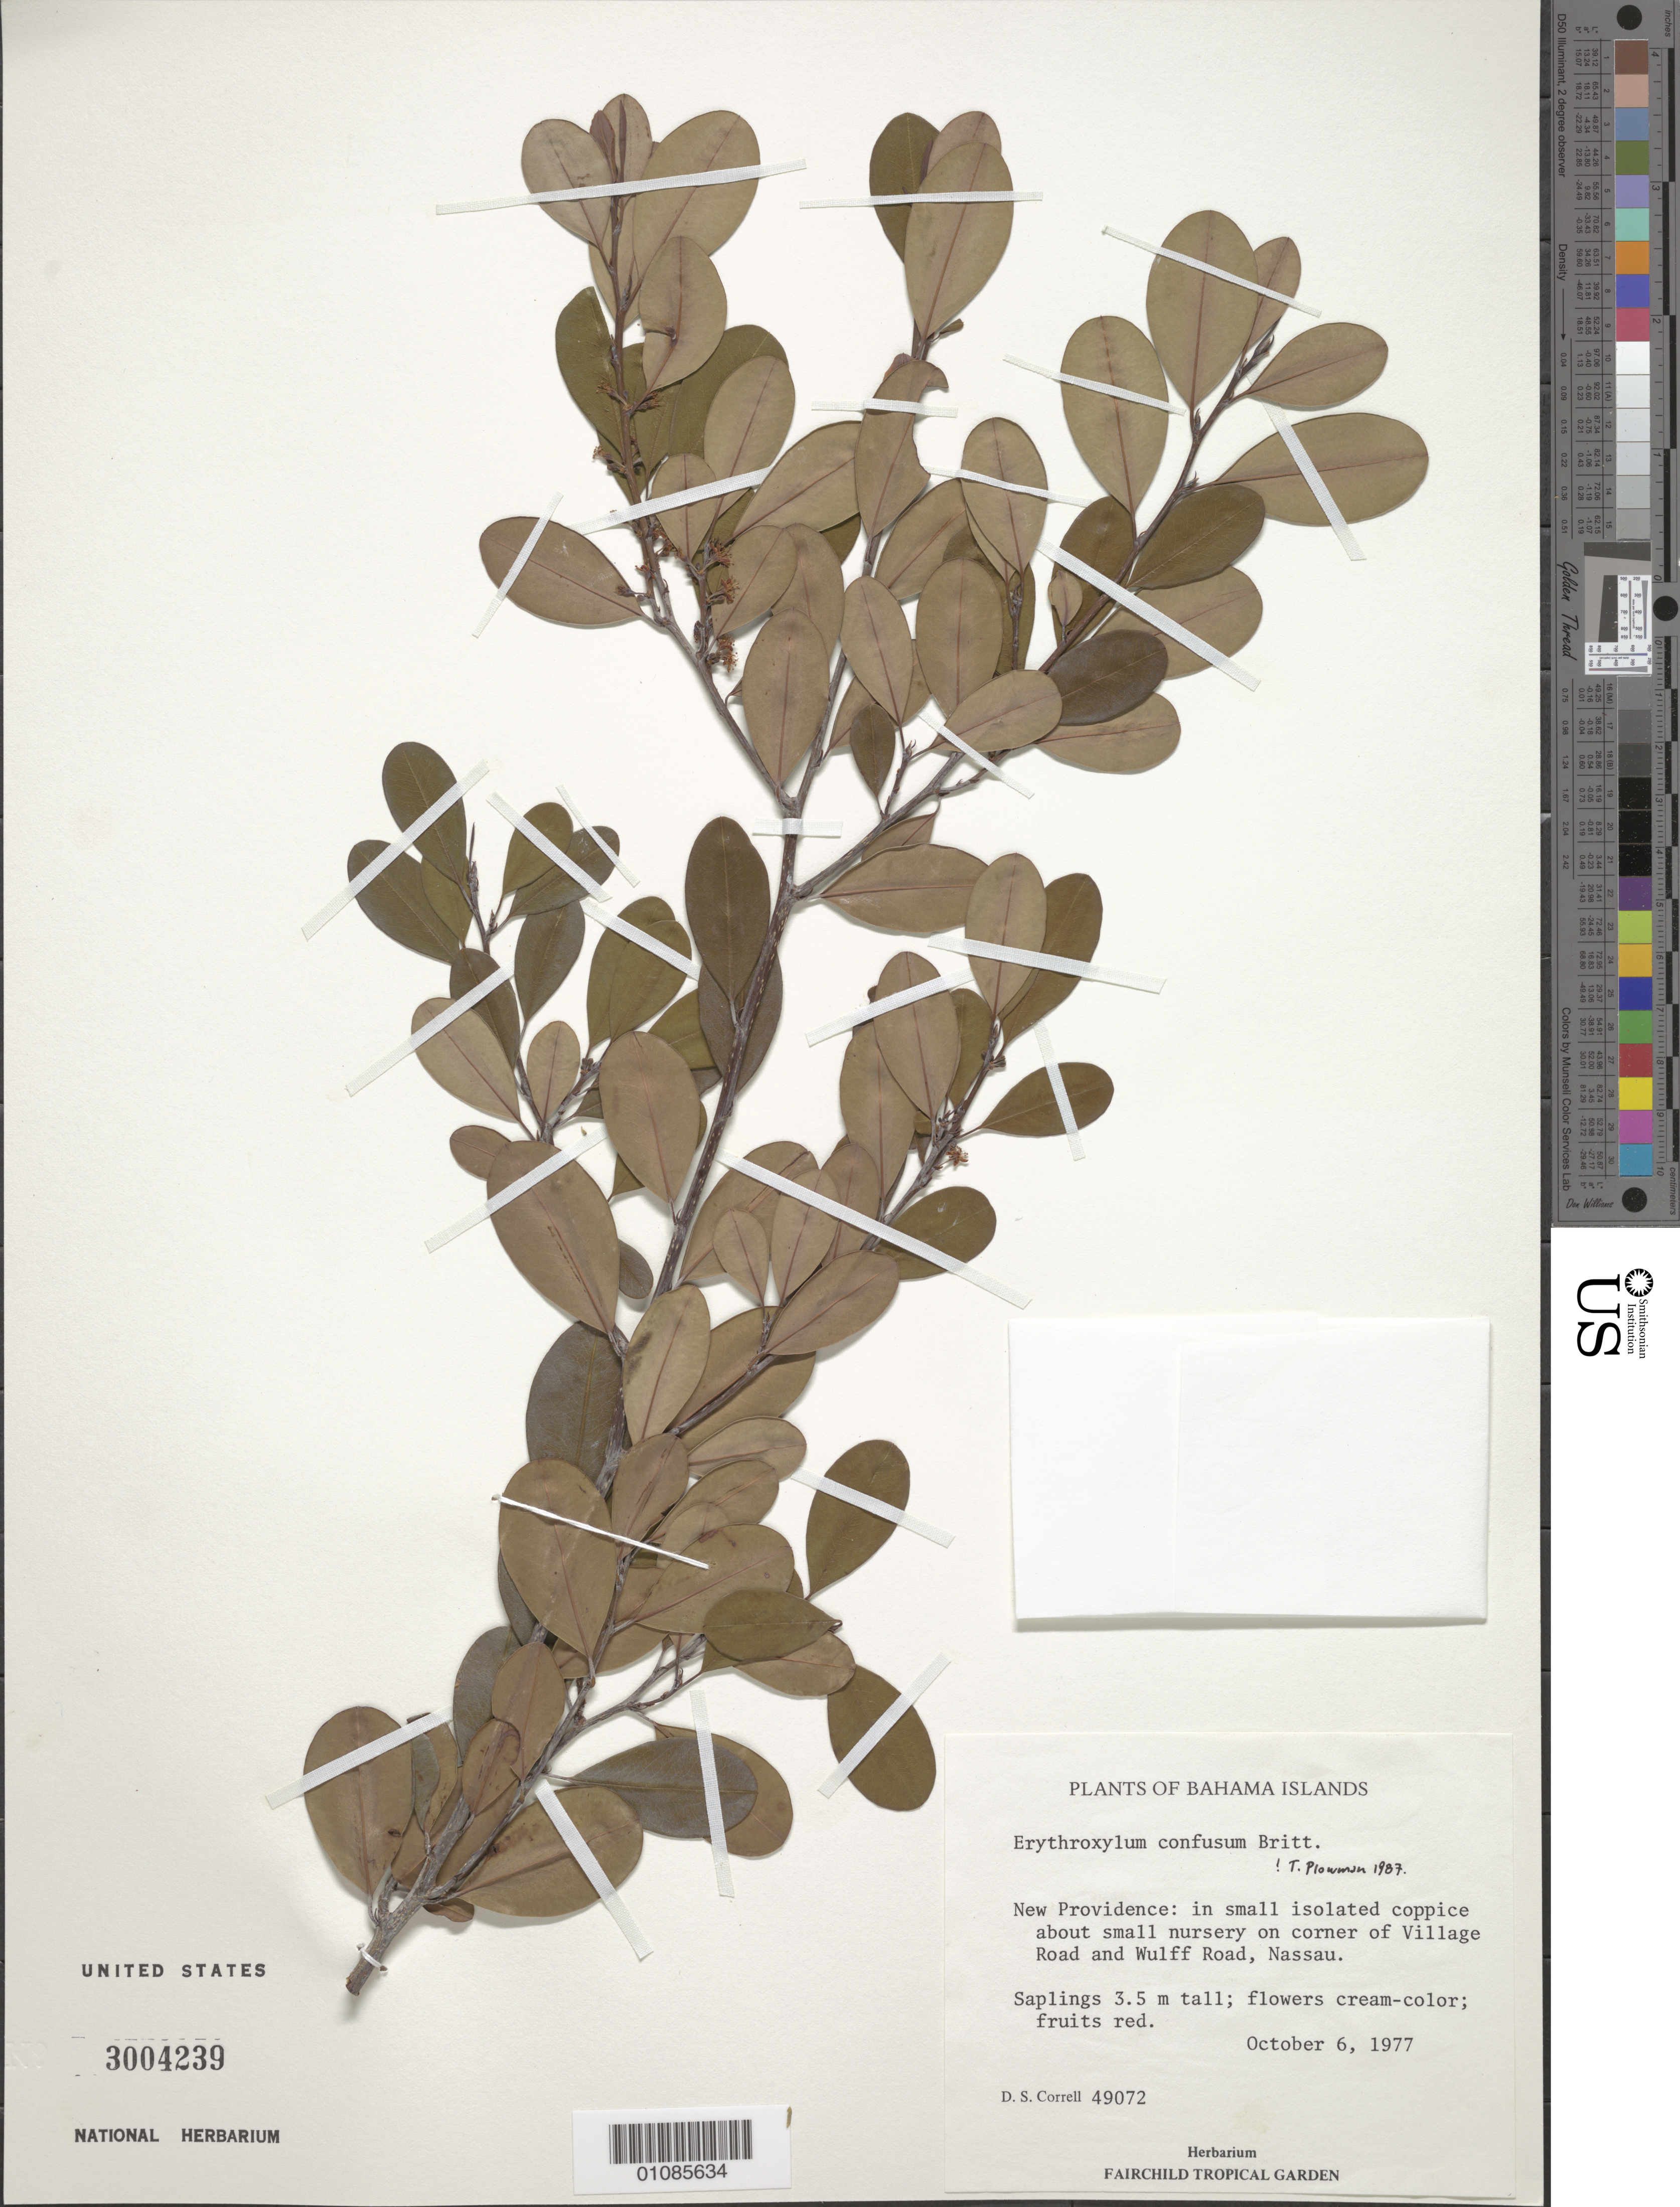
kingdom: Plantae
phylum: Tracheophyta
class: Magnoliopsida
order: Malpighiales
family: Erythroxylaceae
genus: Erythroxylum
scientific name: Erythroxylum confusum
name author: Britton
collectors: D. S. Correll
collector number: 49072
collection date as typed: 06 Oct 1977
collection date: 1977-10-06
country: Bahamas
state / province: New Providence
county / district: Nassau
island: New Providence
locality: in small isolated coppice about small nursery on corner of village Road and Wulff Road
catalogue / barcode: US 3004239